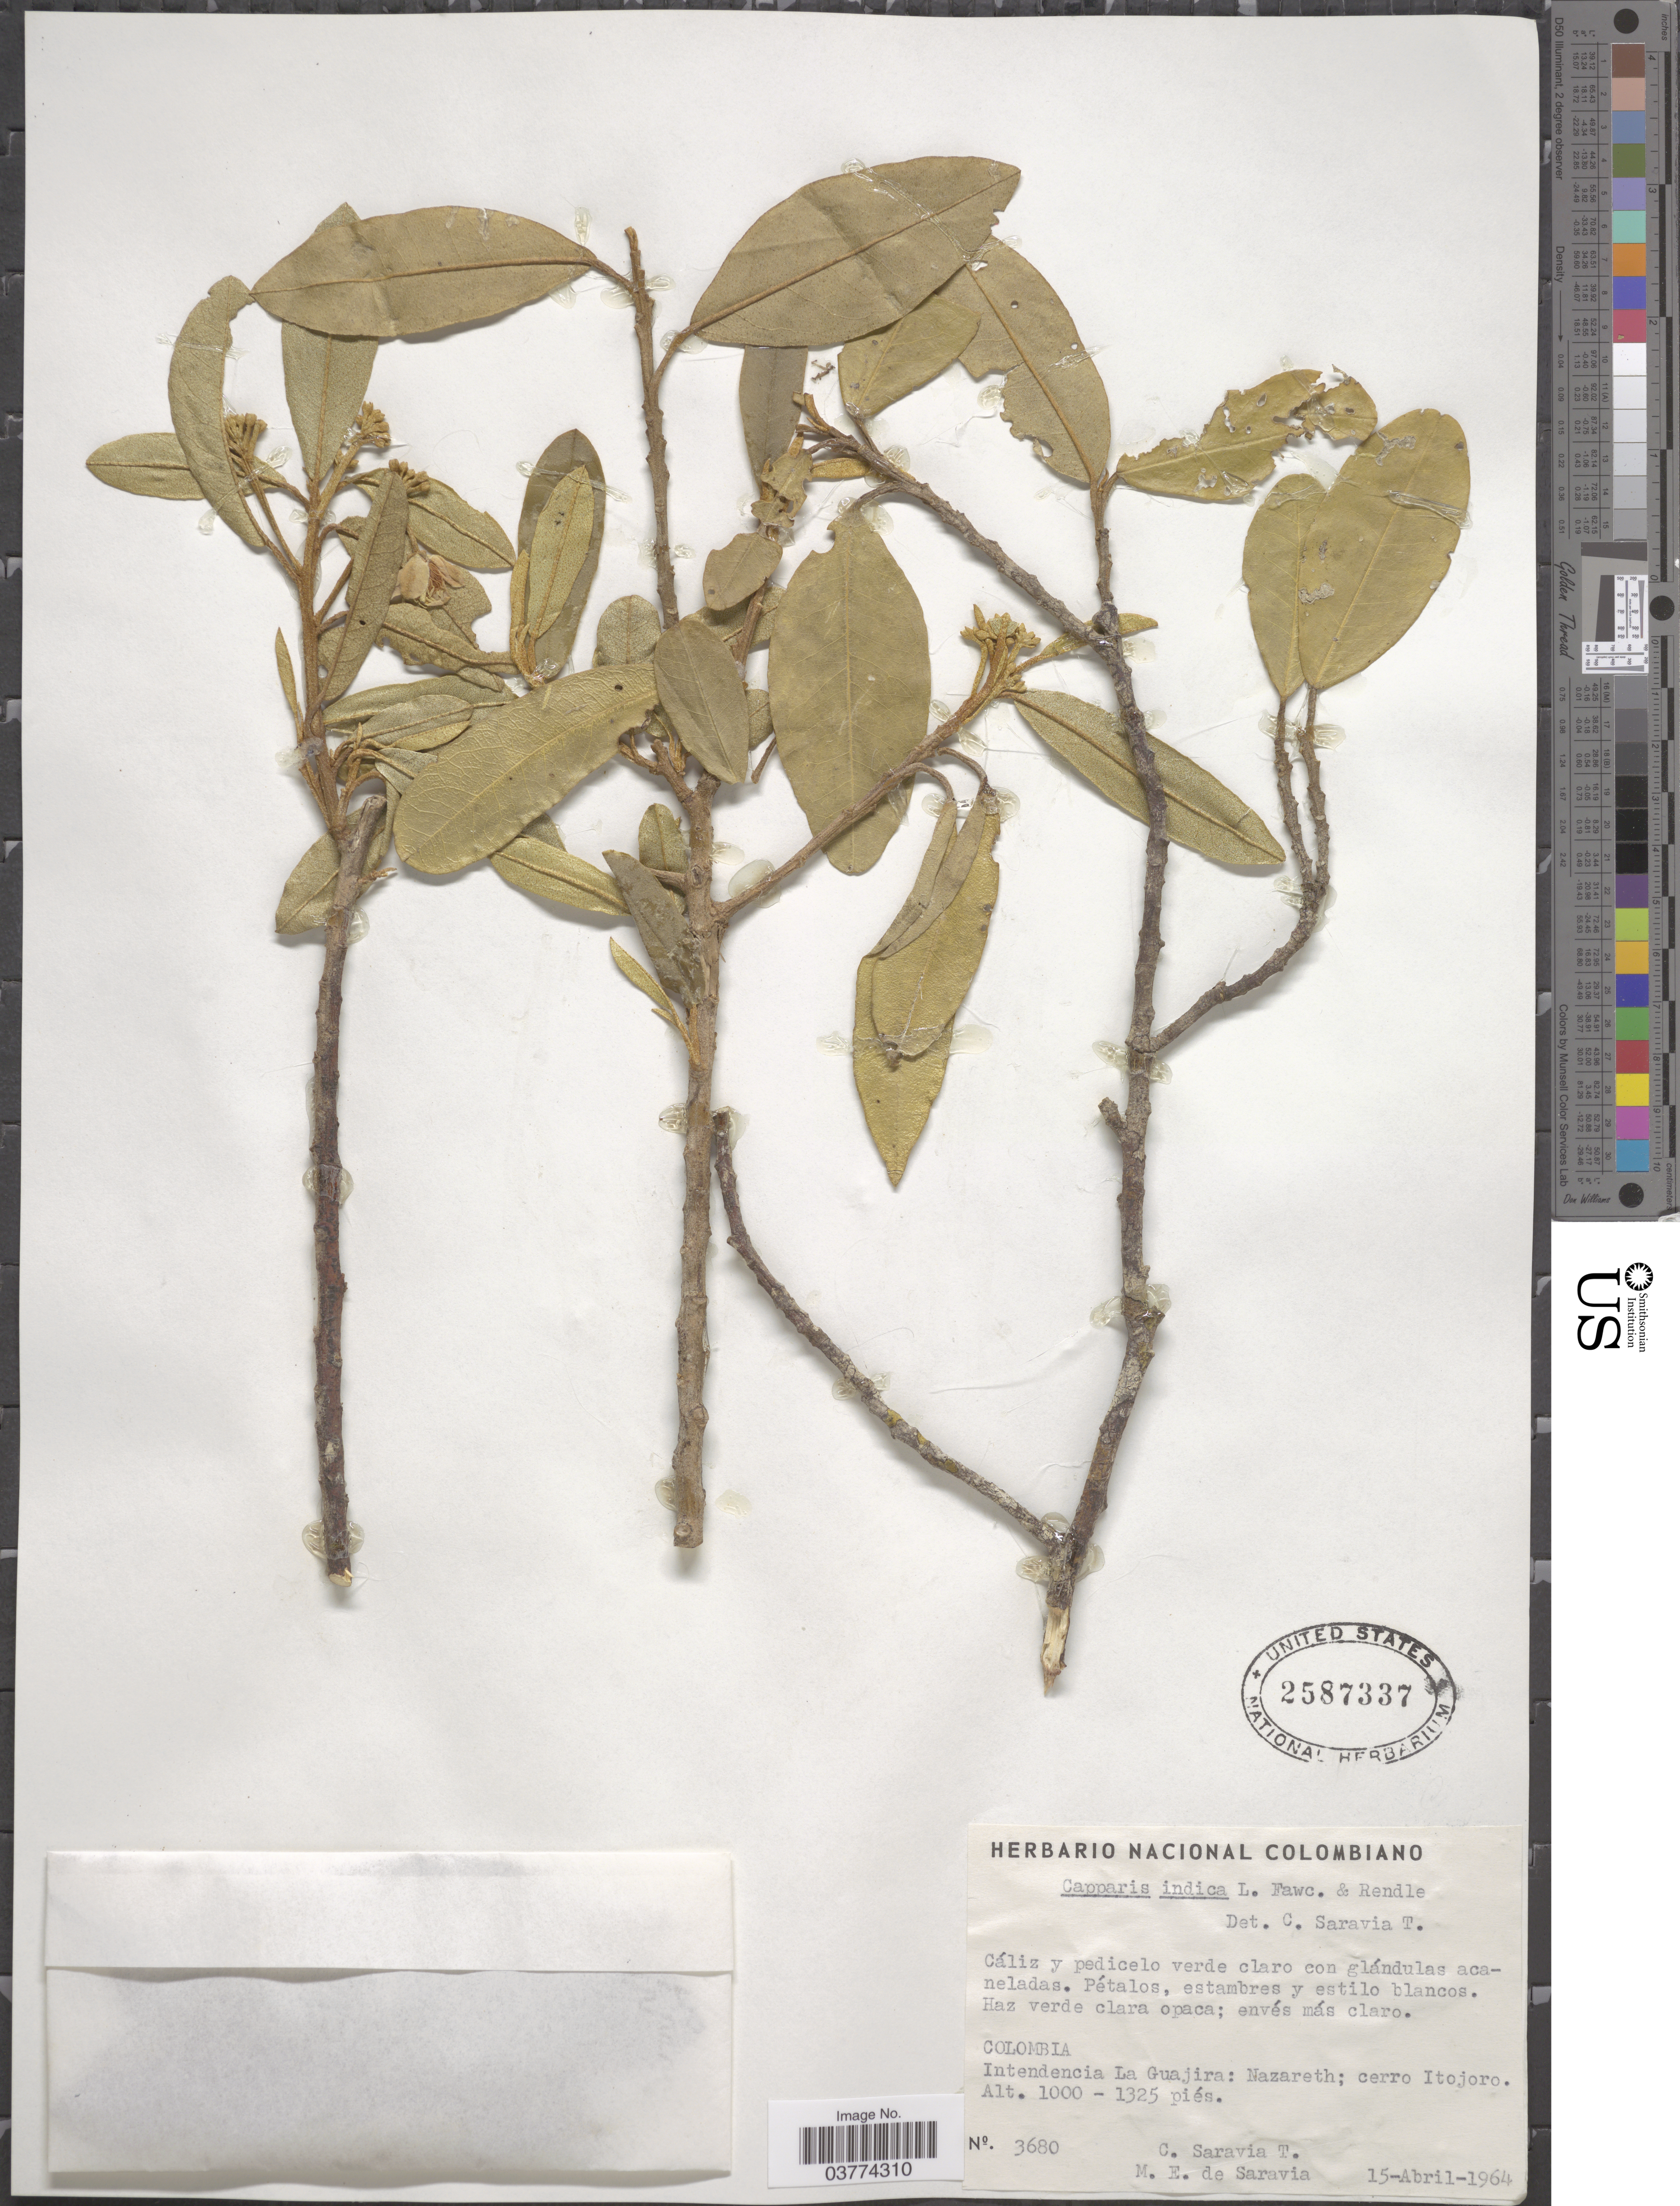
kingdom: Plantae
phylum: Tracheophyta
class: Magnoliopsida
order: Brassicales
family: Capparaceae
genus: Quadrella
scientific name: Quadrella indica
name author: (L.) Iltis & Cornejo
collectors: C. Saravia T. & M. de Saravia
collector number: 3680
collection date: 1964-04-15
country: Colombia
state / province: La Guajira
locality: Intendencia La Guajira: Nazareth; cerro Itojoro.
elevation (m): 305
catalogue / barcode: US 2587337